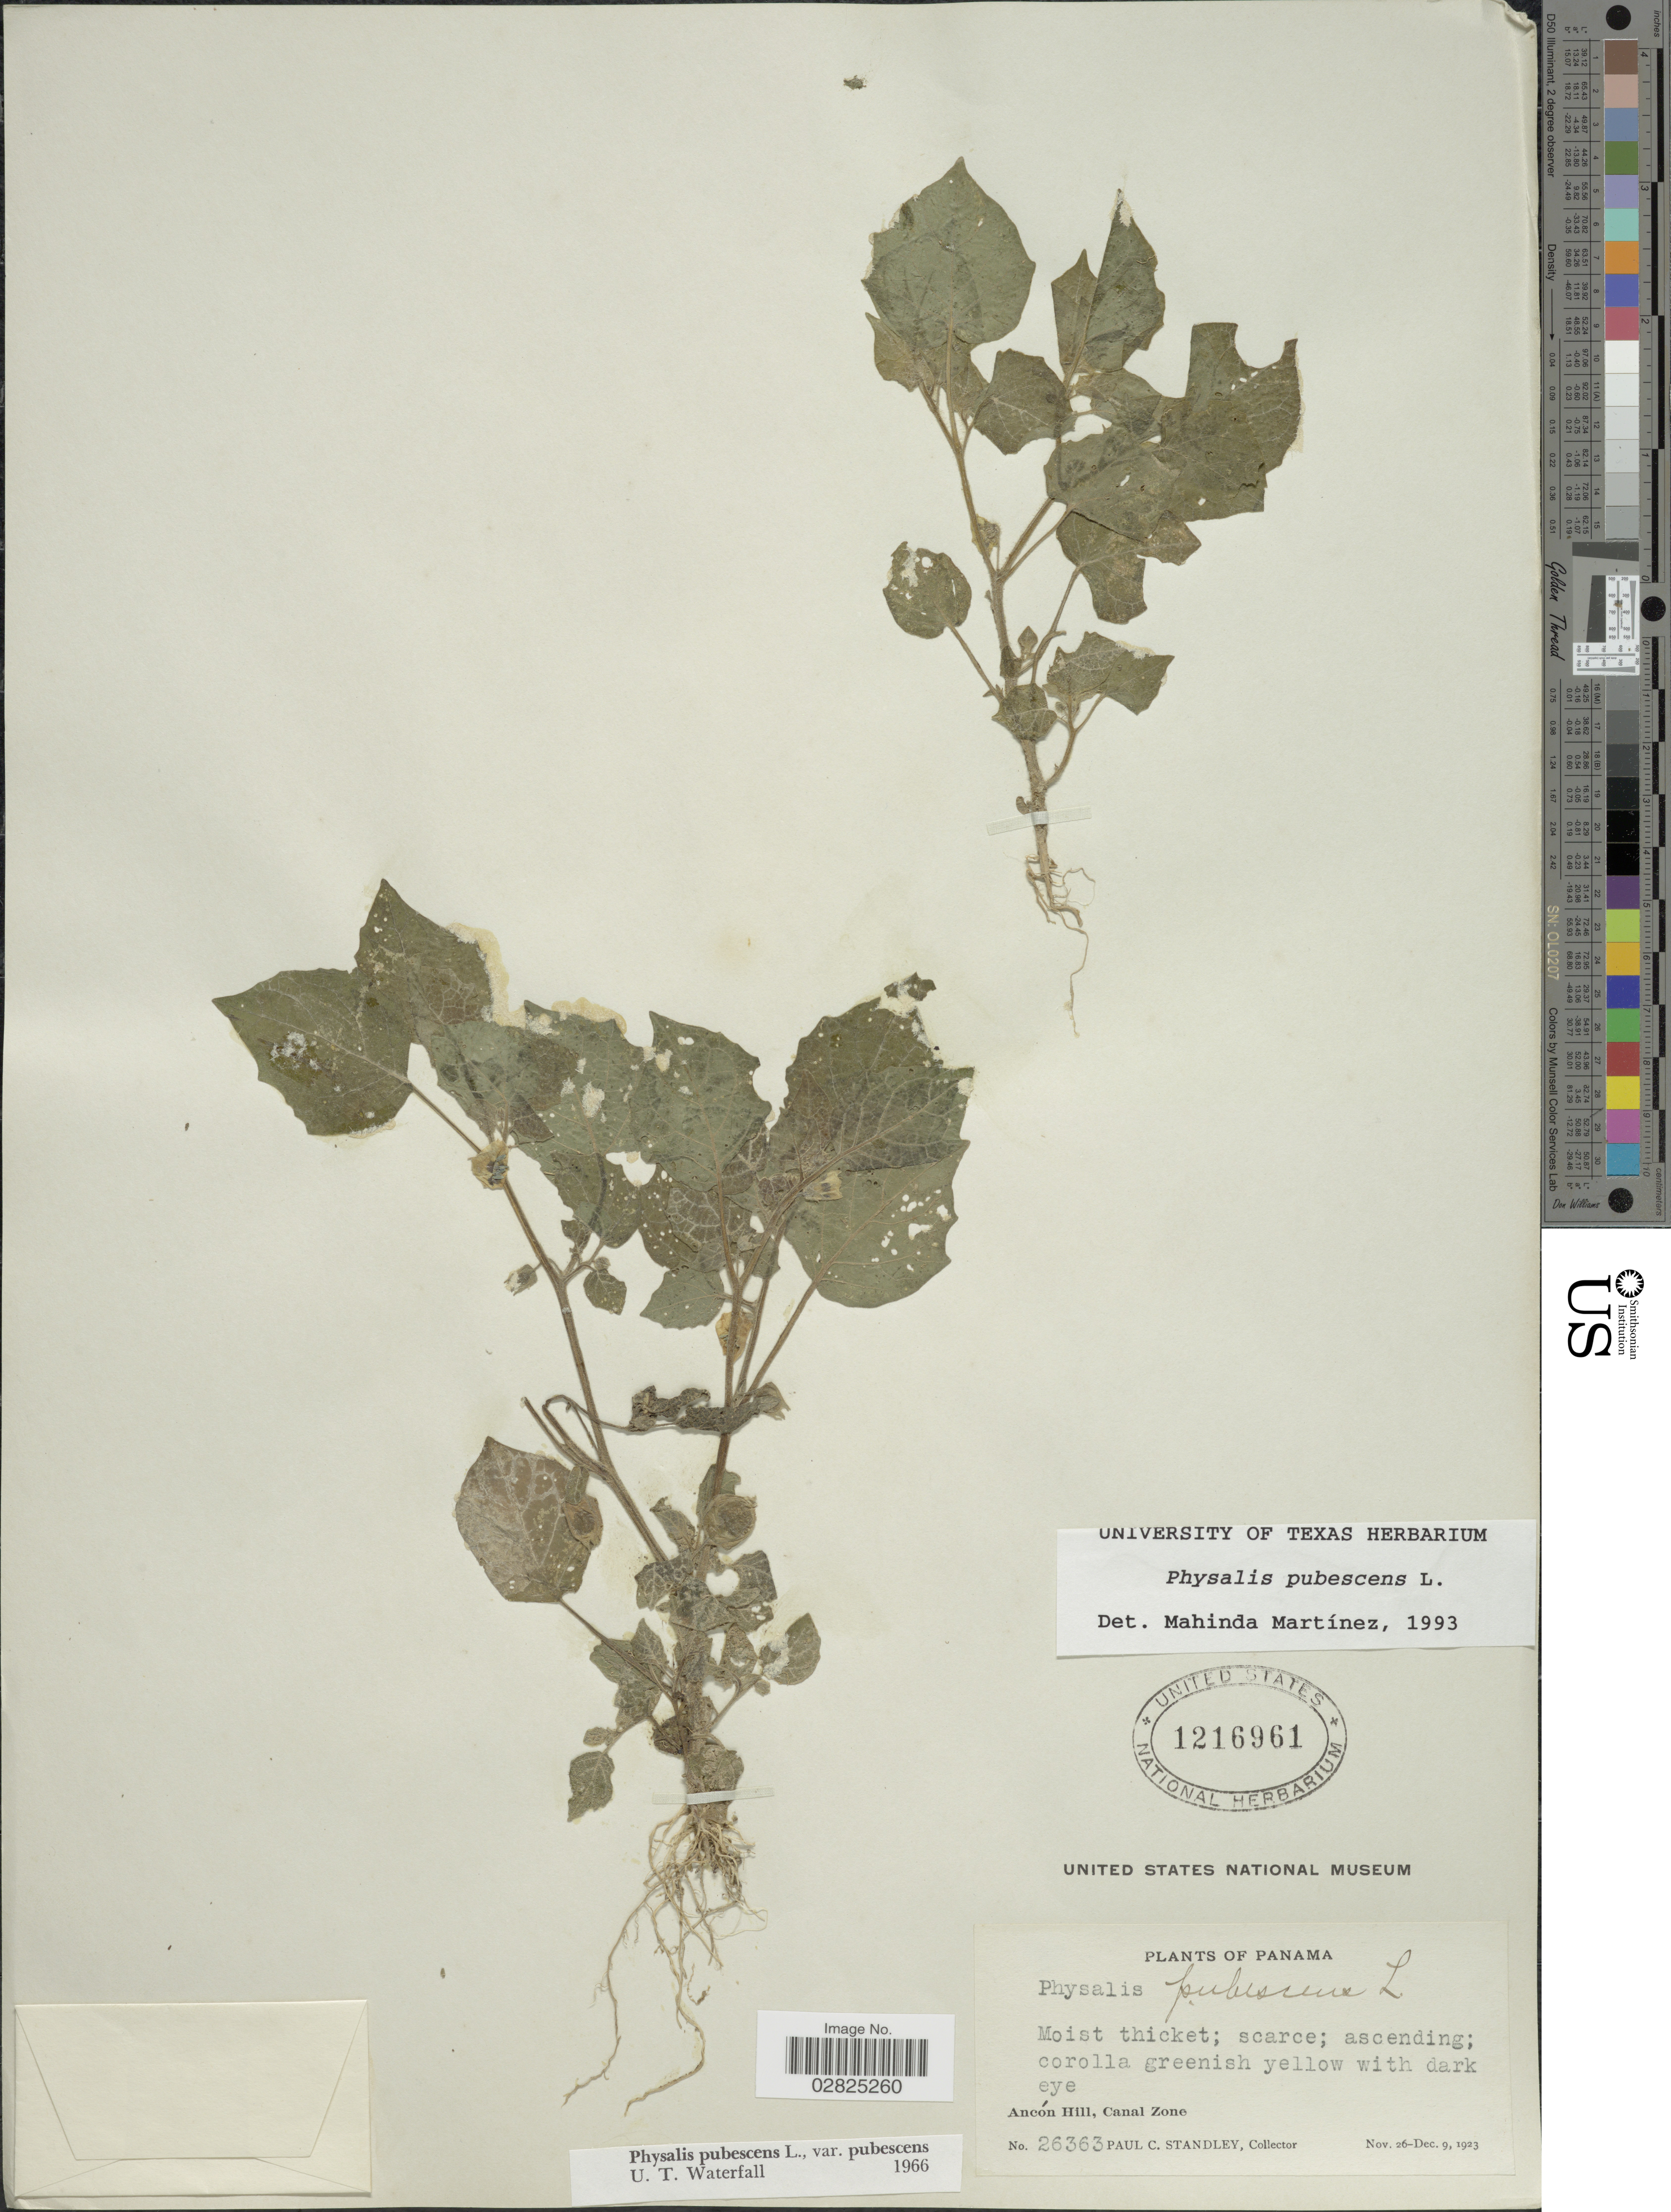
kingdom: Plantae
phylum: Tracheophyta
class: Magnoliopsida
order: Solanales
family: Solanaceae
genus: Physalis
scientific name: Physalis pubescens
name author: L.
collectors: P. C. Standley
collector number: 26363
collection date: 1923-11-26/1923-12-09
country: Panama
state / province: Colón / Panamá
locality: Ancón Hill, Canal Zone.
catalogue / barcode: US 1216961